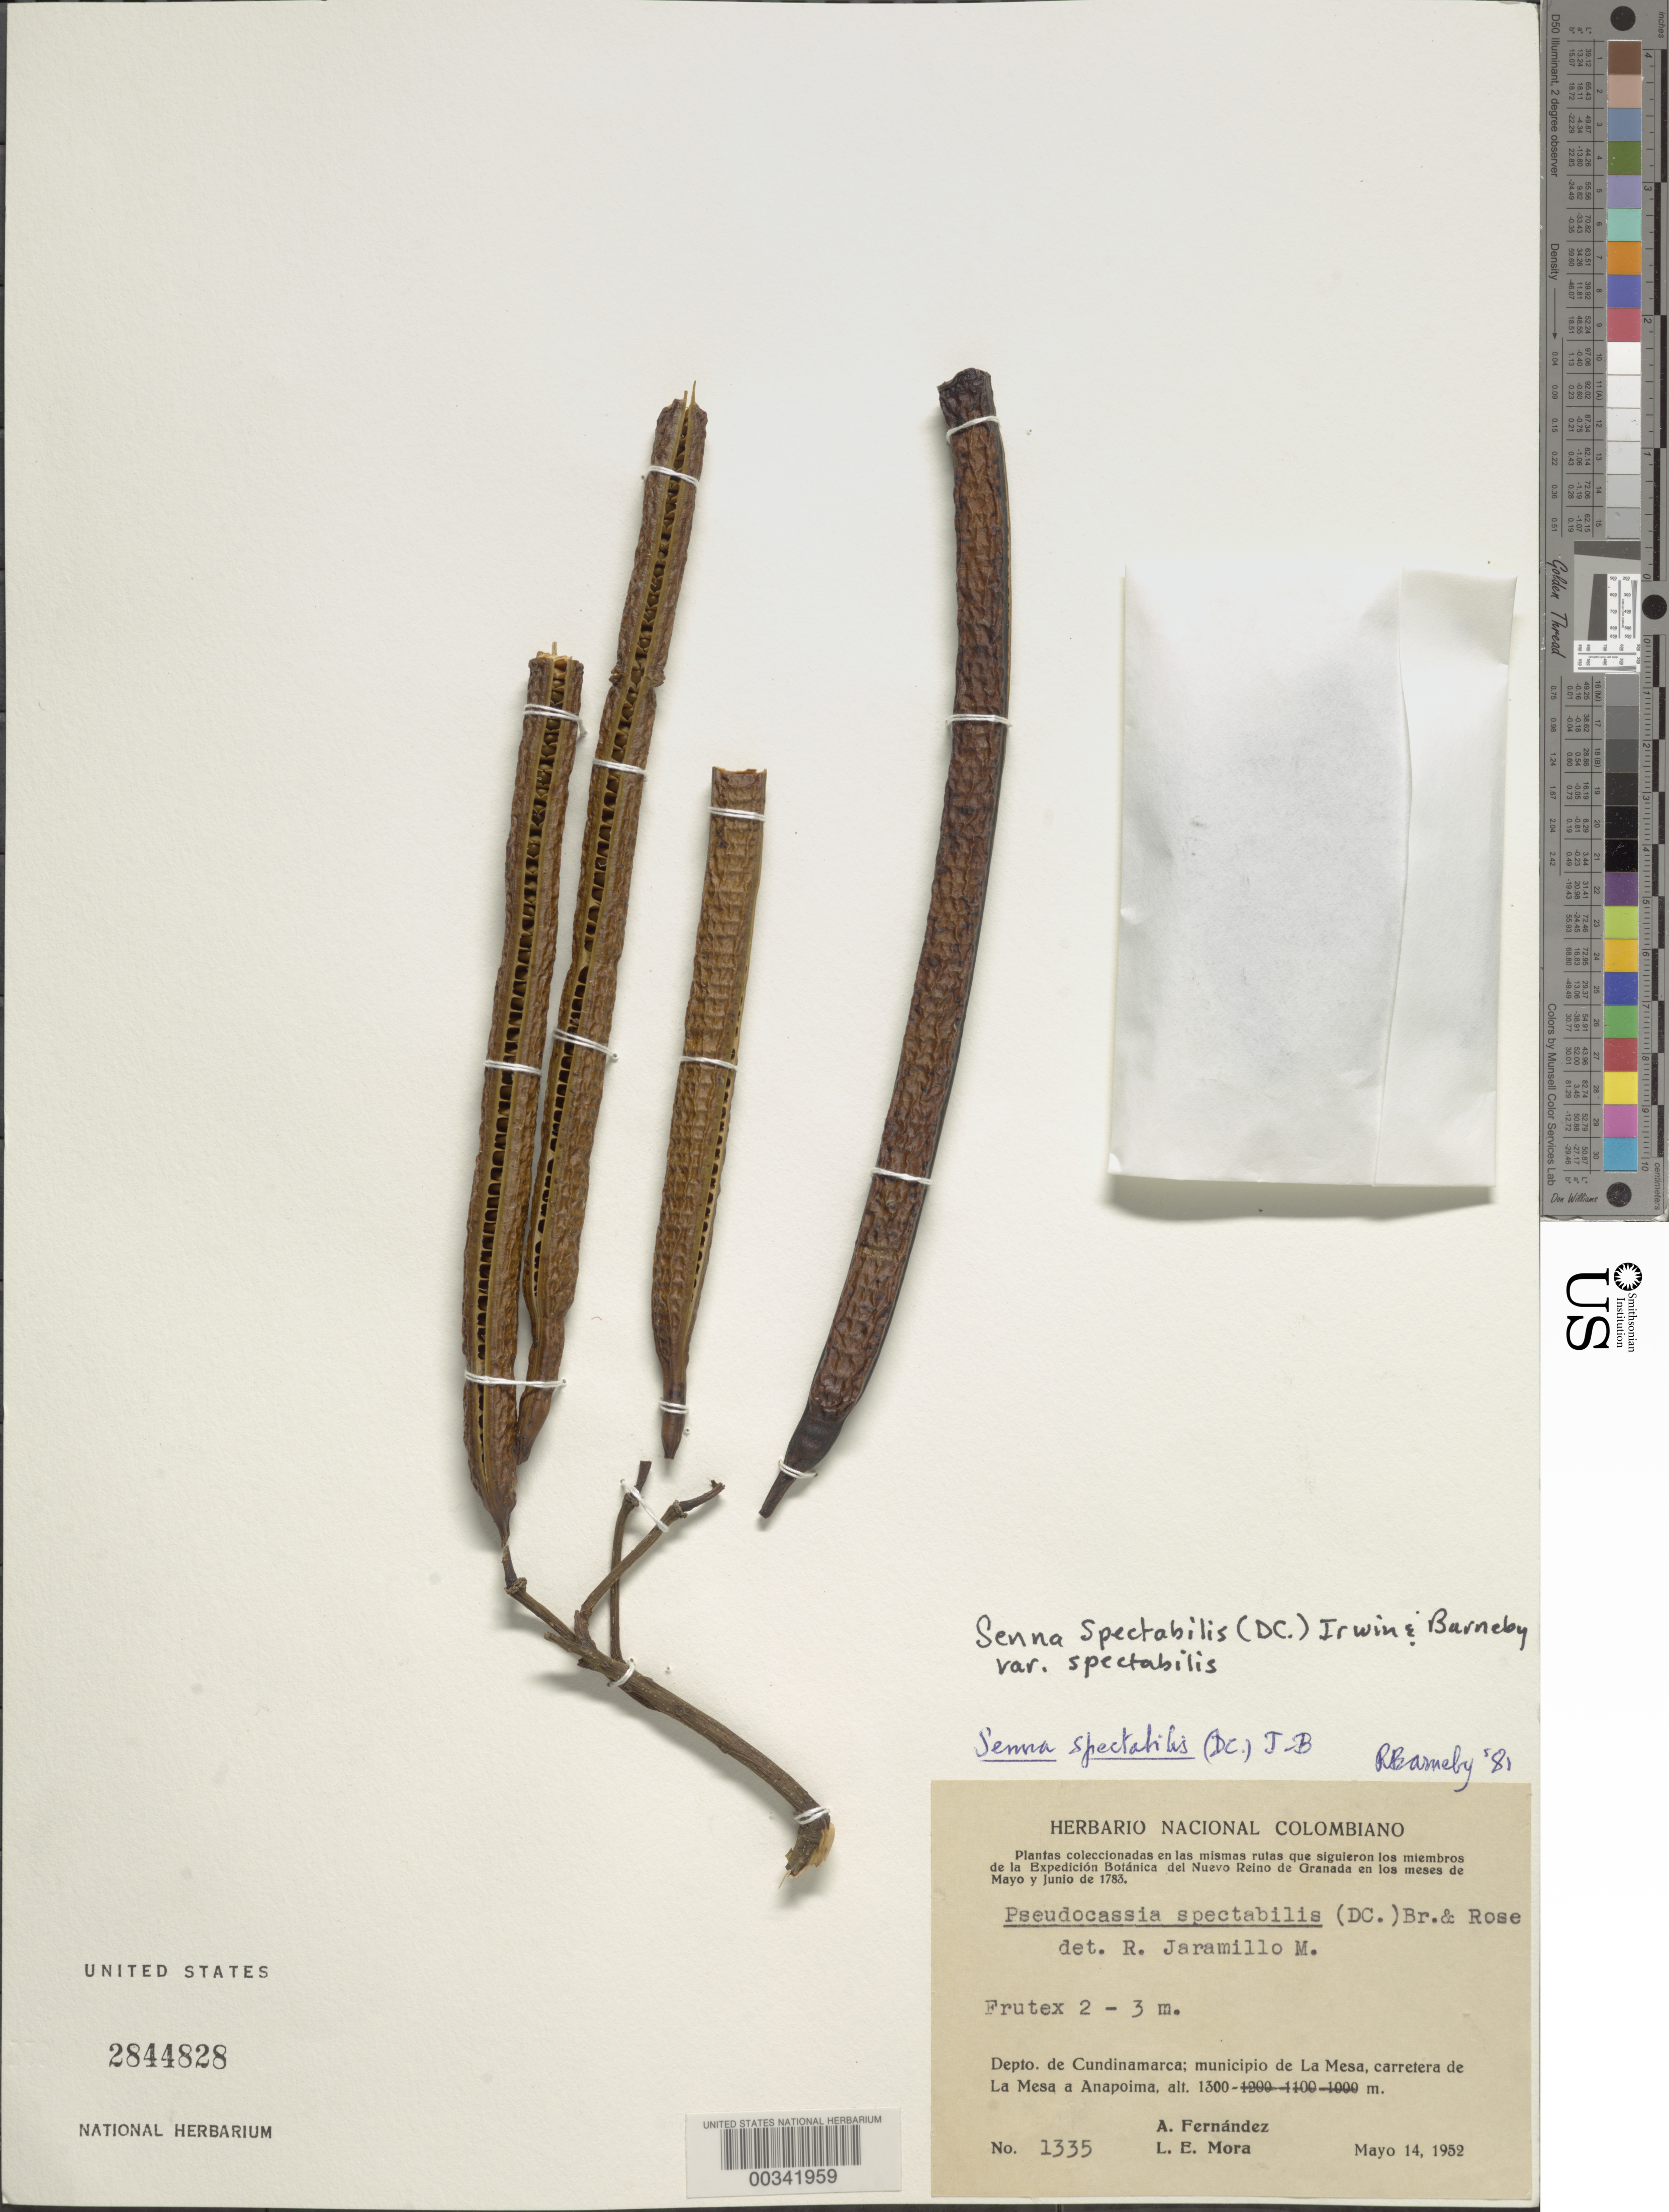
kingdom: Plantae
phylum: Tracheophyta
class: Magnoliopsida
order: Fabales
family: Fabaceae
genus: Senna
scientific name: Senna spectabilis var. spectabilis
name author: (DC.) H.S. Irwin & Barneby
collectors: Á. Fernández & L. E. Mora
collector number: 1335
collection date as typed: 14 May 1952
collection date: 1952-05-14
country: Colombia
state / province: Cundinamarca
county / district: La Mesa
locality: Carretera de La Mesa a Anapoima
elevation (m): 1300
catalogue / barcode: US 2844828